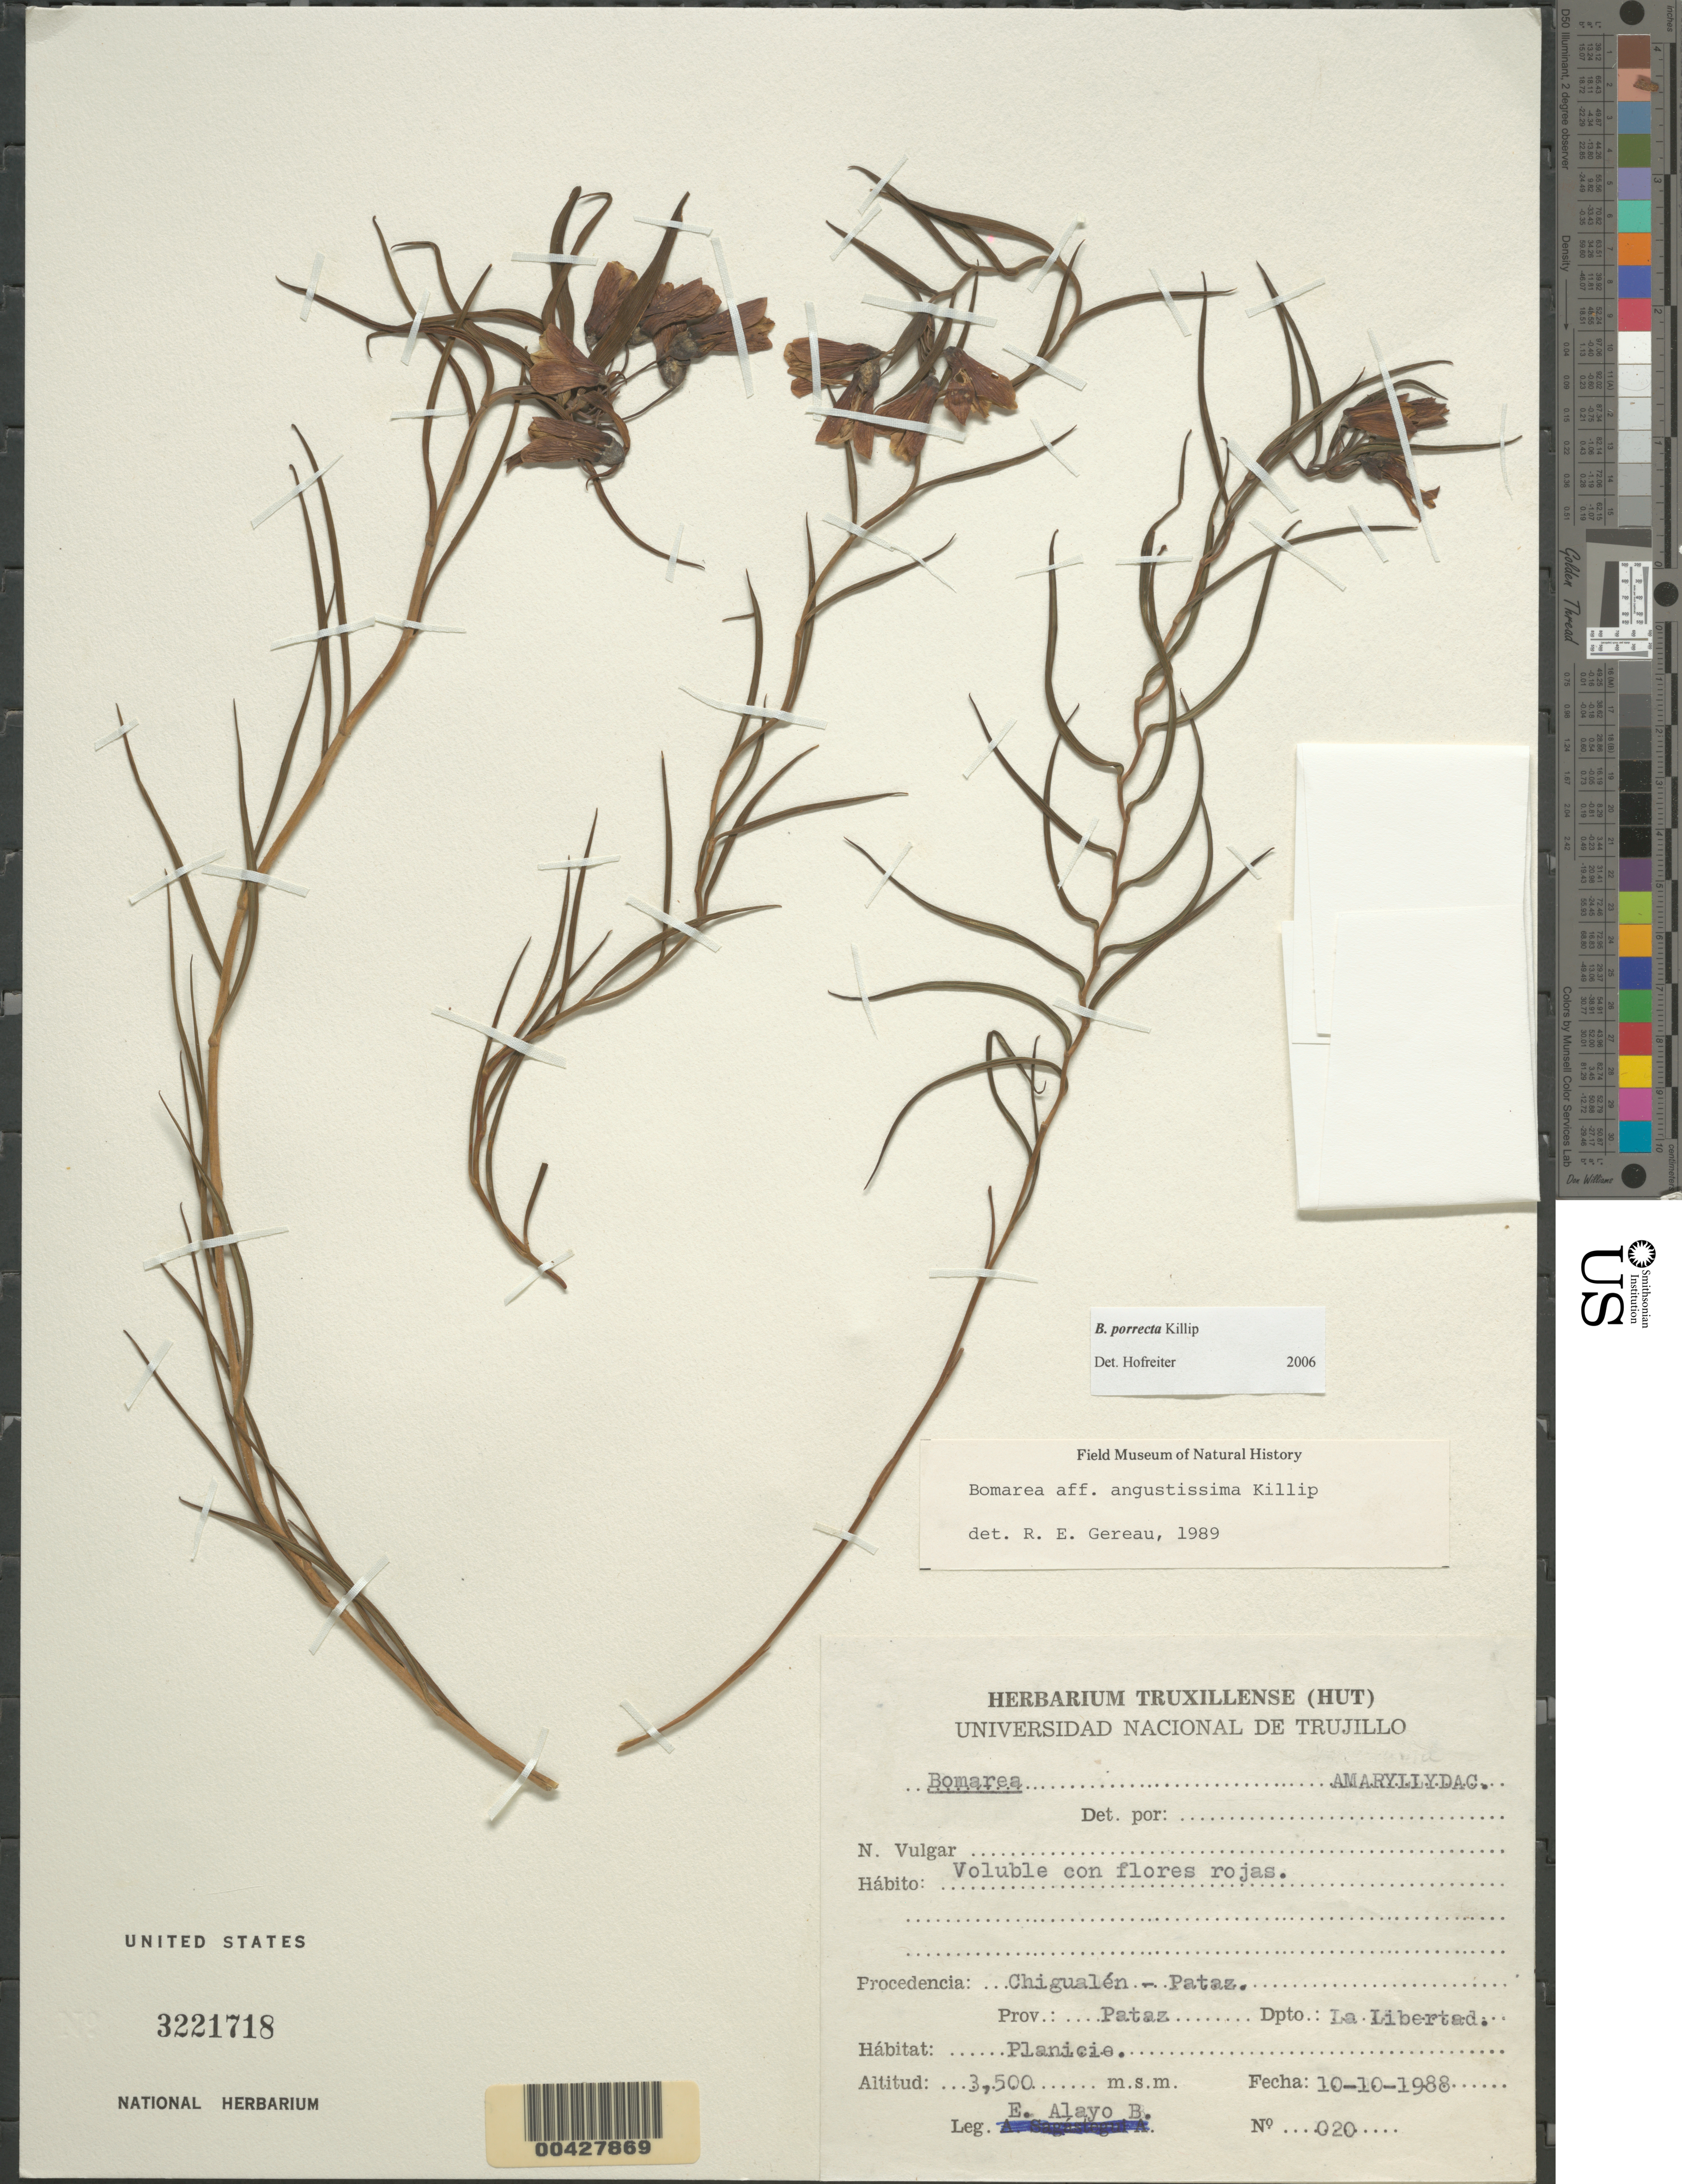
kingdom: Plantae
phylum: Tracheophyta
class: Liliopsida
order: Liliales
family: Alstroemeriaceae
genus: Bomarea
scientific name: Bomarea porrecta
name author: Killip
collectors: E. Alayo B.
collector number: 20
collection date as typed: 10 Oct 1988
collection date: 1988-10-10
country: Venezuela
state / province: Trujillo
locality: Chigualen-pataz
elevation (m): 3500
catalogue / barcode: US 3221718